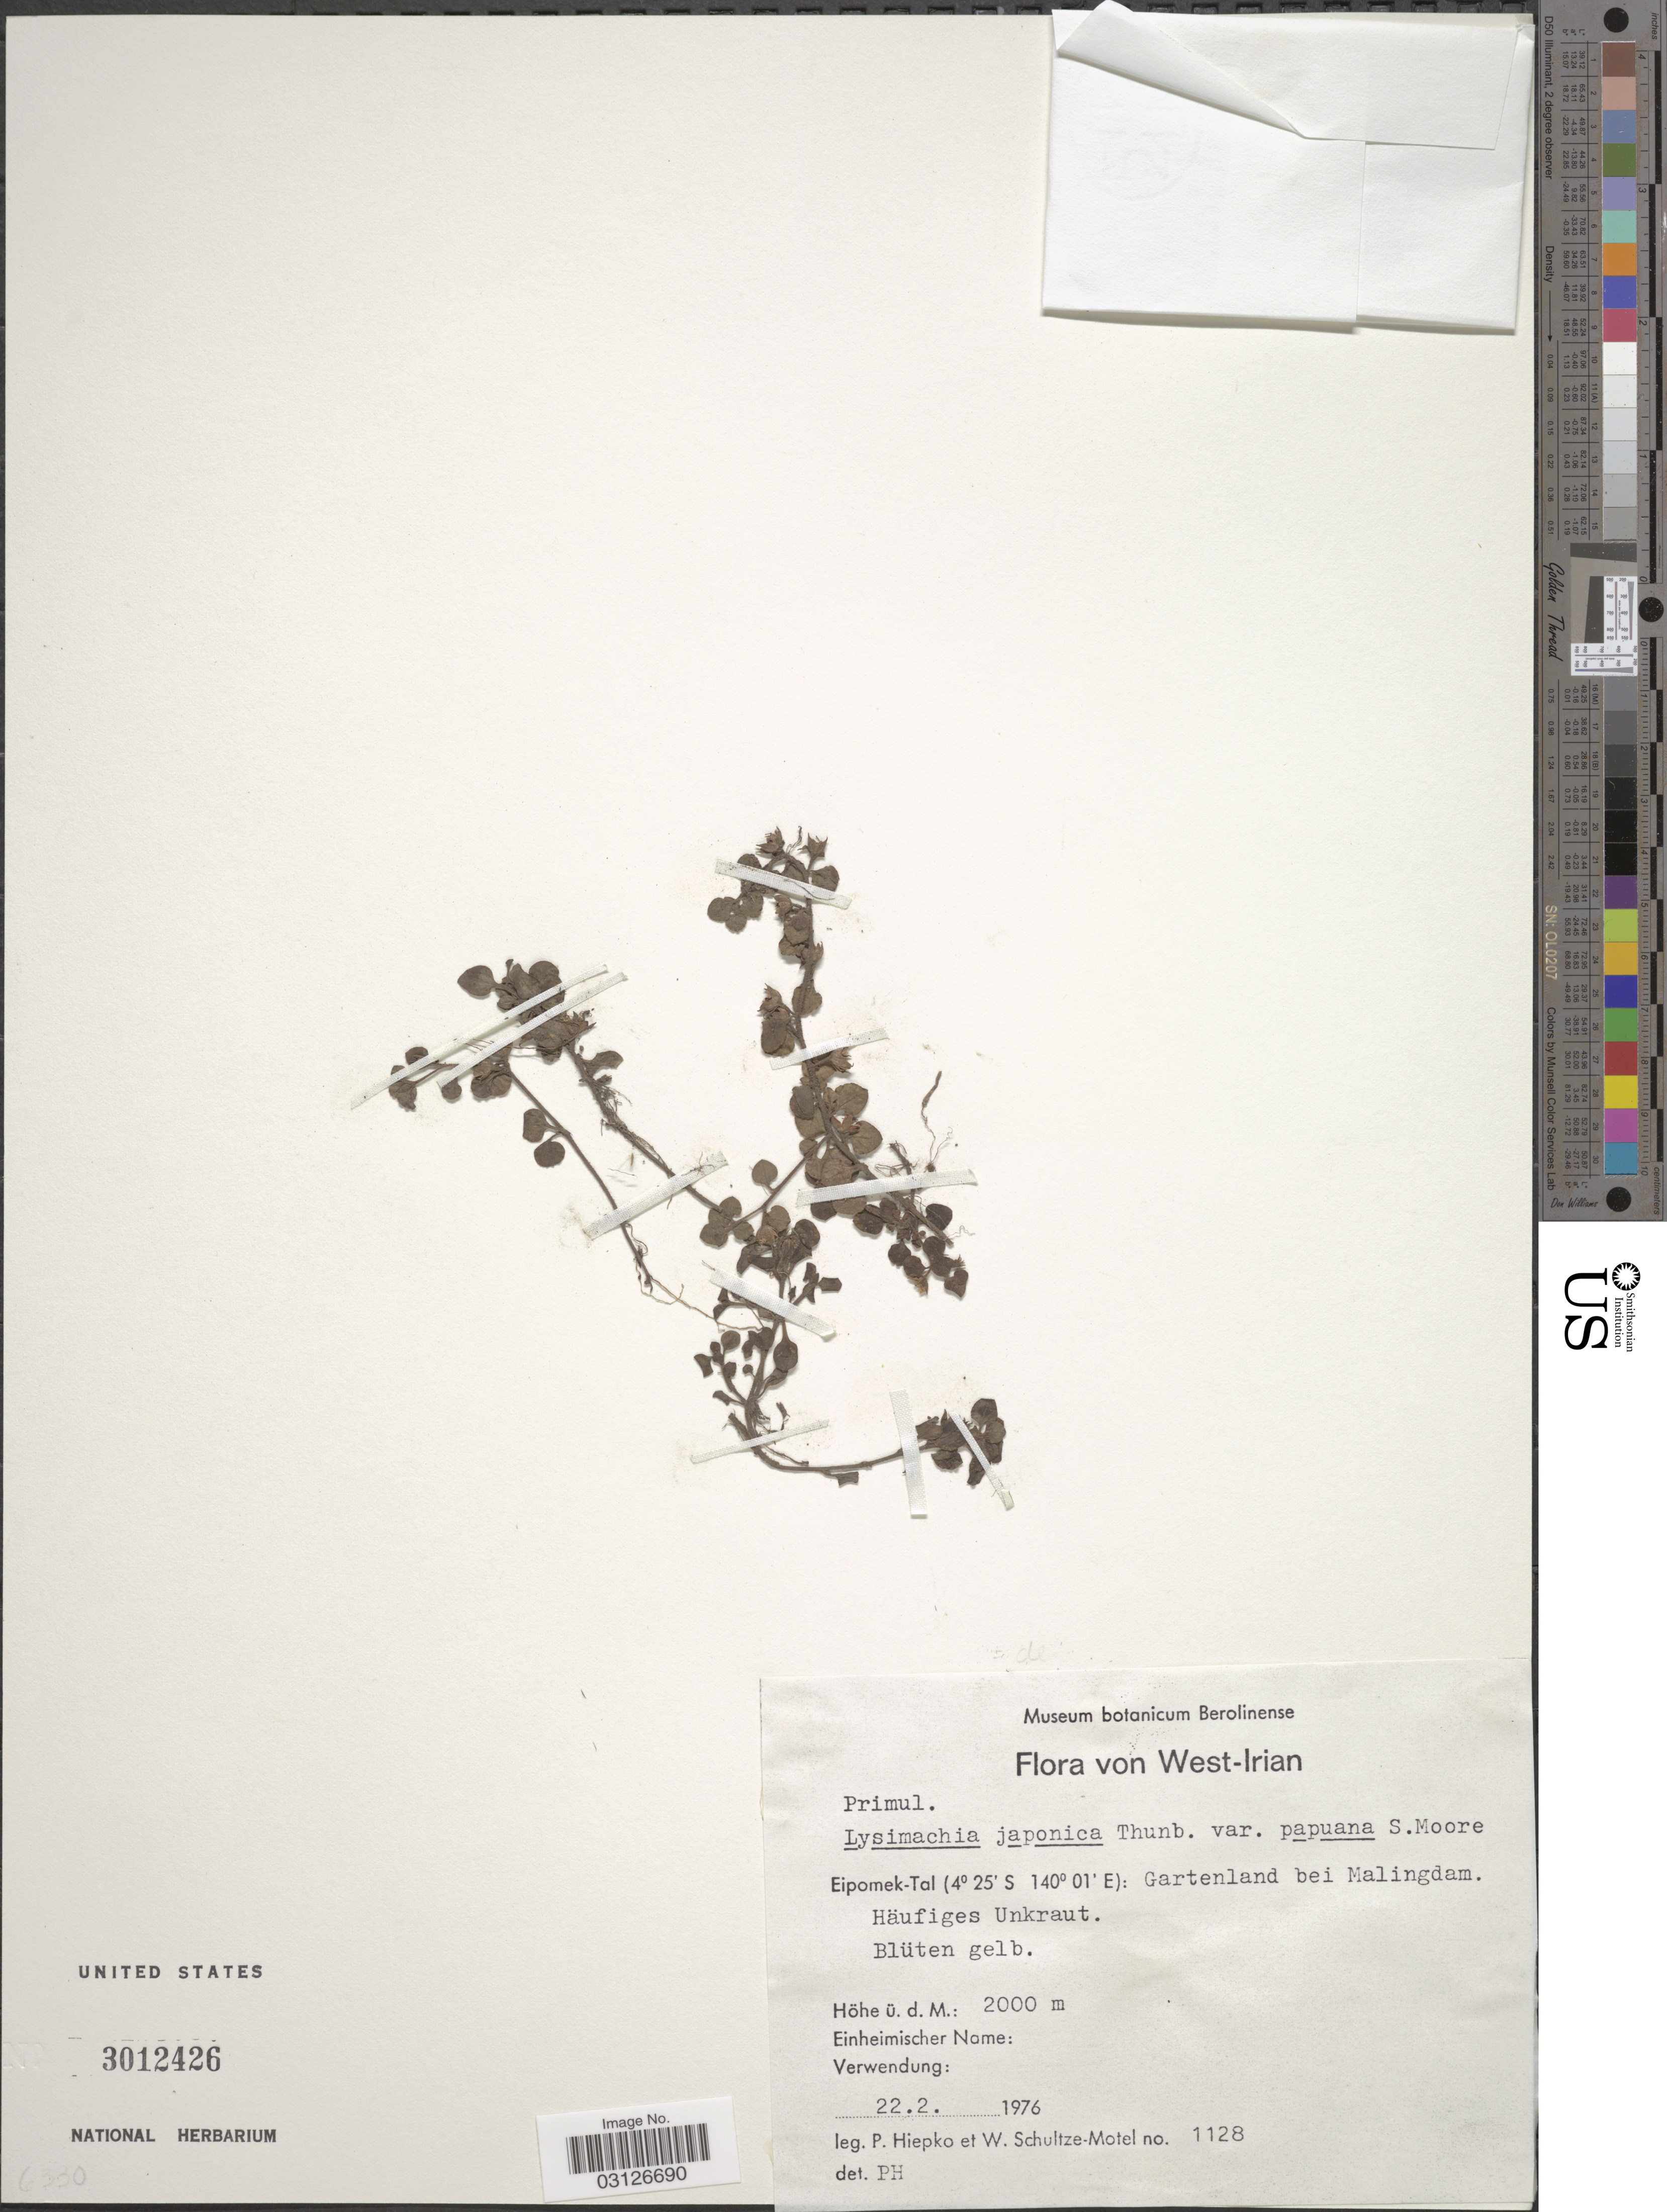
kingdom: Plantae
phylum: Tracheophyta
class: Magnoliopsida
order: Ericales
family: Primulaceae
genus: Lysimachia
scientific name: Lysimachia japonica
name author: Thunb.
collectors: P. H. Hiepko & W. Schultze-Motel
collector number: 1128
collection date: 1976-02-22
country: Indonesia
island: New Guinea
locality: West-Irian. Eipomek-Tal: Gartenland bei Malingdam.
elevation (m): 2000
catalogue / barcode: US 3012426